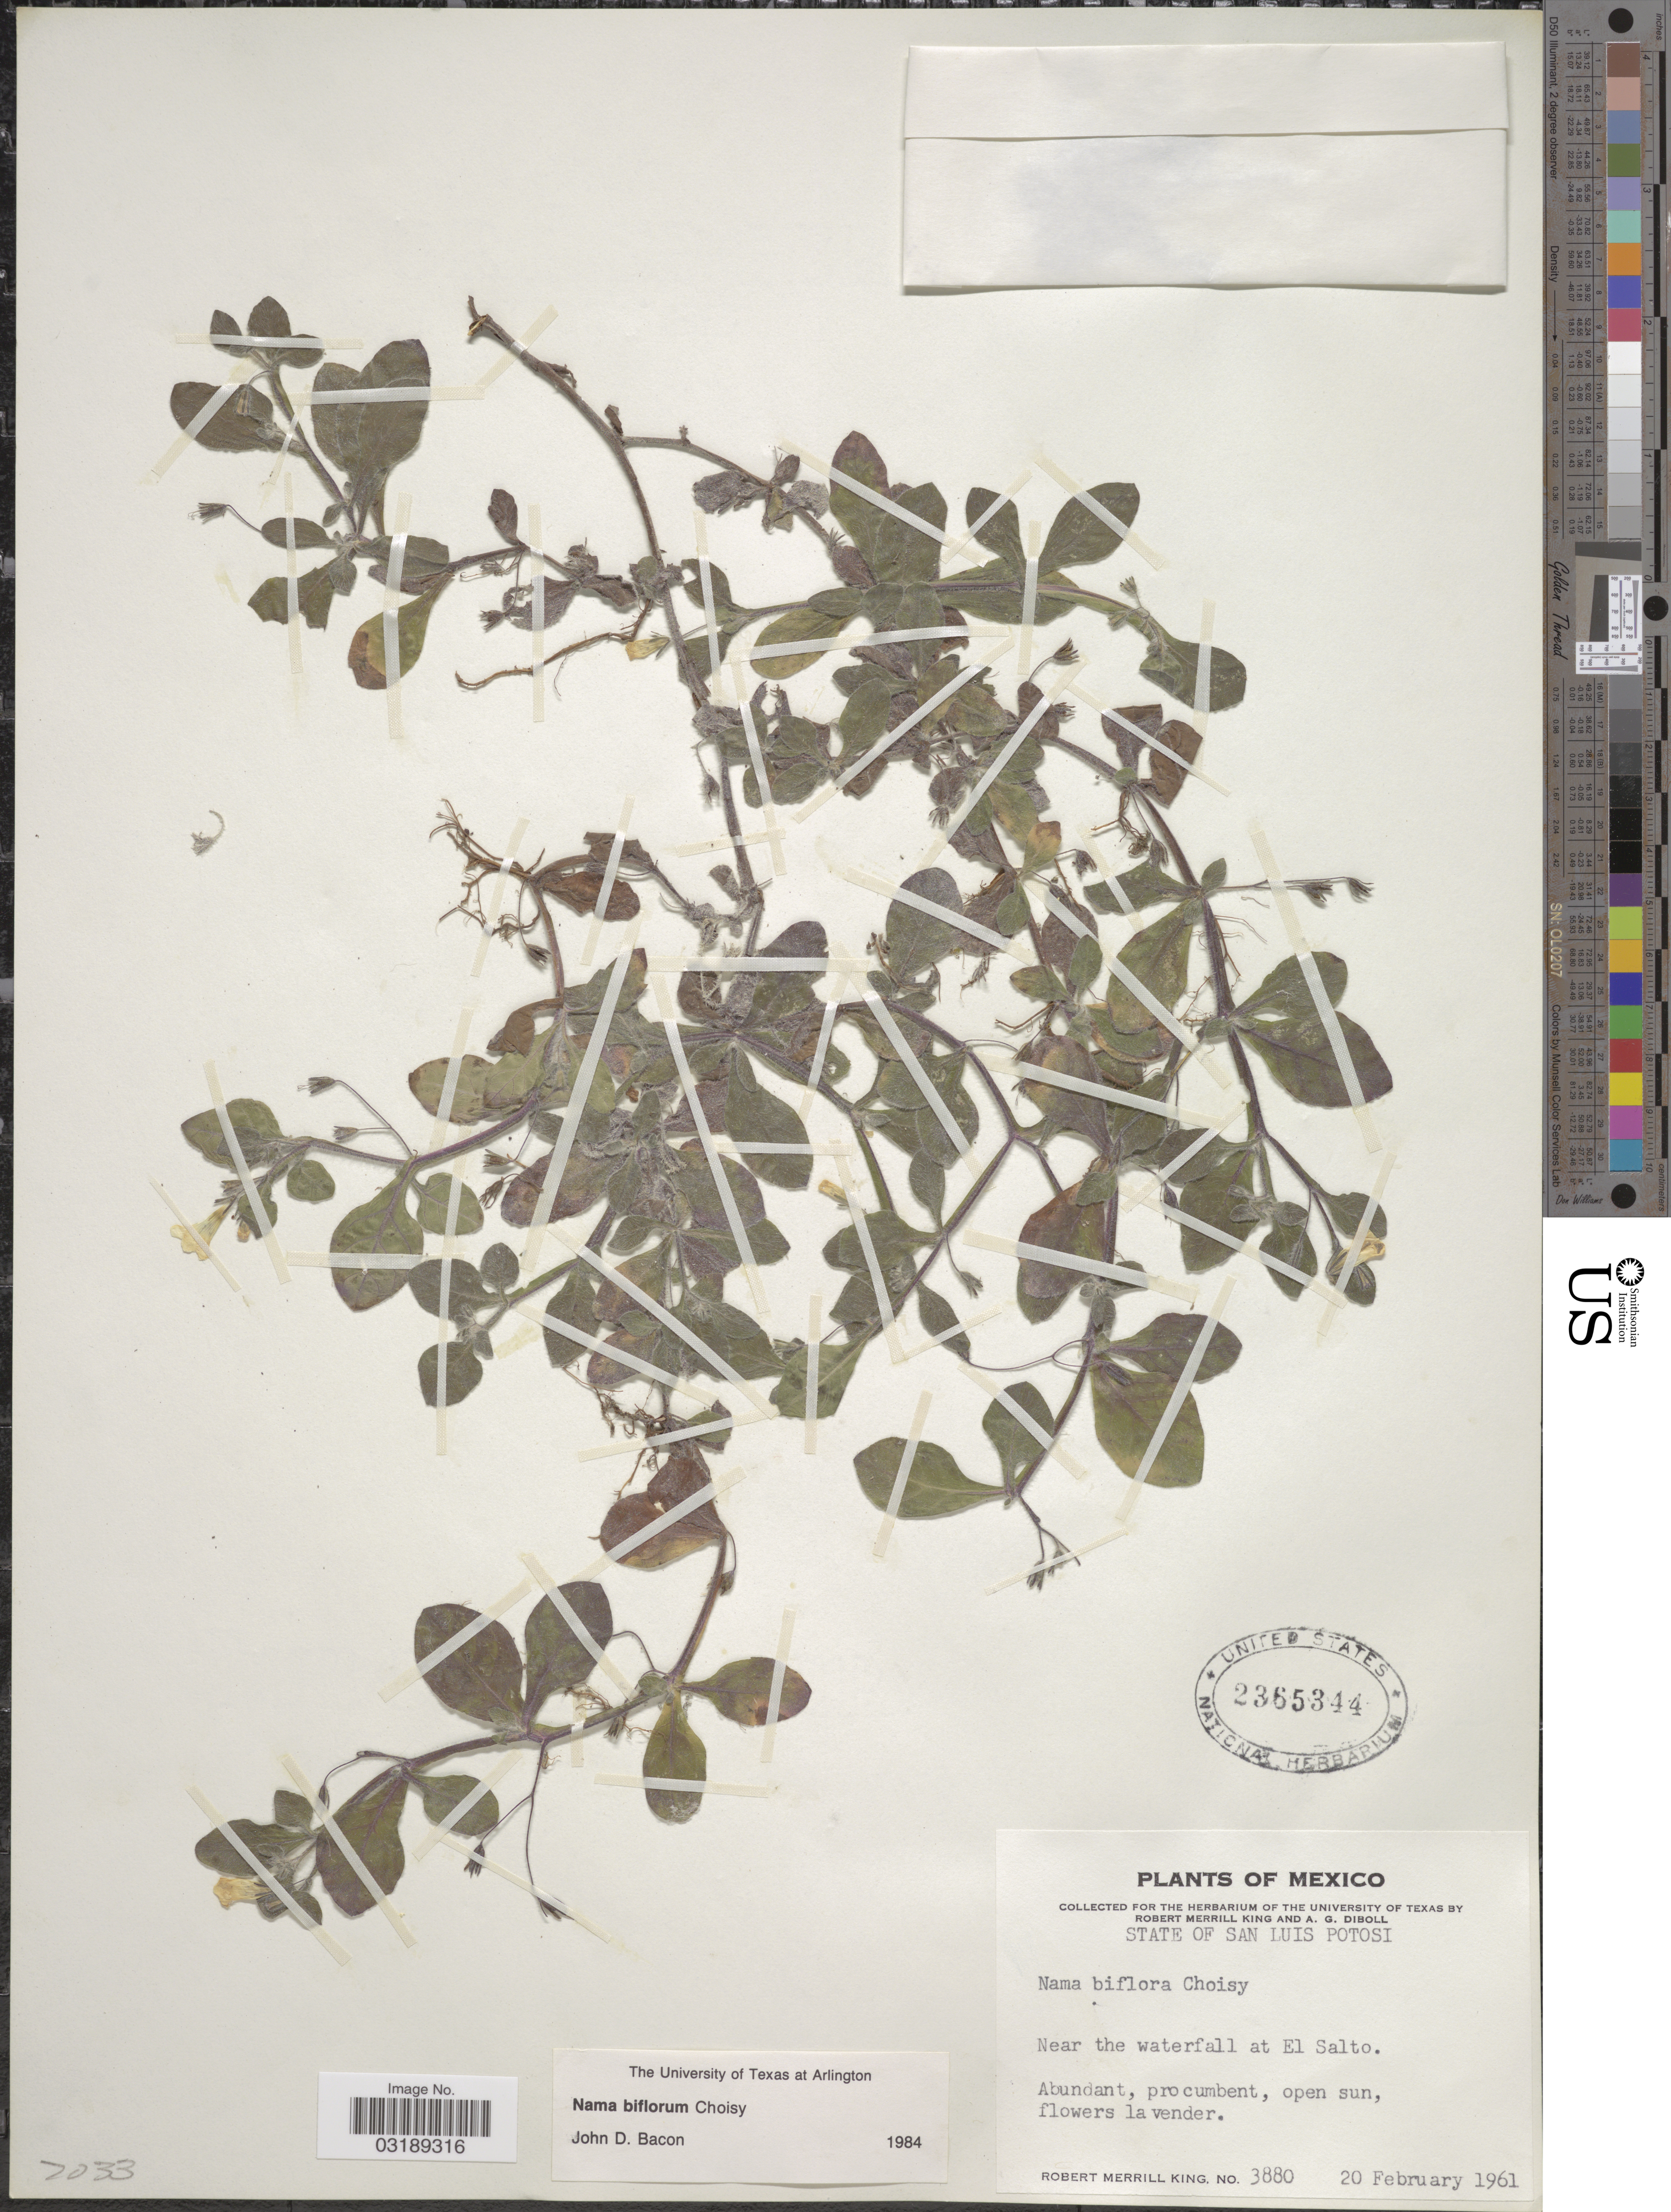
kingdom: Plantae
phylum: Tracheophyta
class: Magnoliopsida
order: Boraginales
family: Namaceae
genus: Nama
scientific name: Nama biflora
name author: Choisy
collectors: R. M. King & A. Diboll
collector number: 3880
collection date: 1961-02-20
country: Mexico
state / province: San Luis Potosí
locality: Near the waterfall at El Salto.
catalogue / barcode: US 2365344